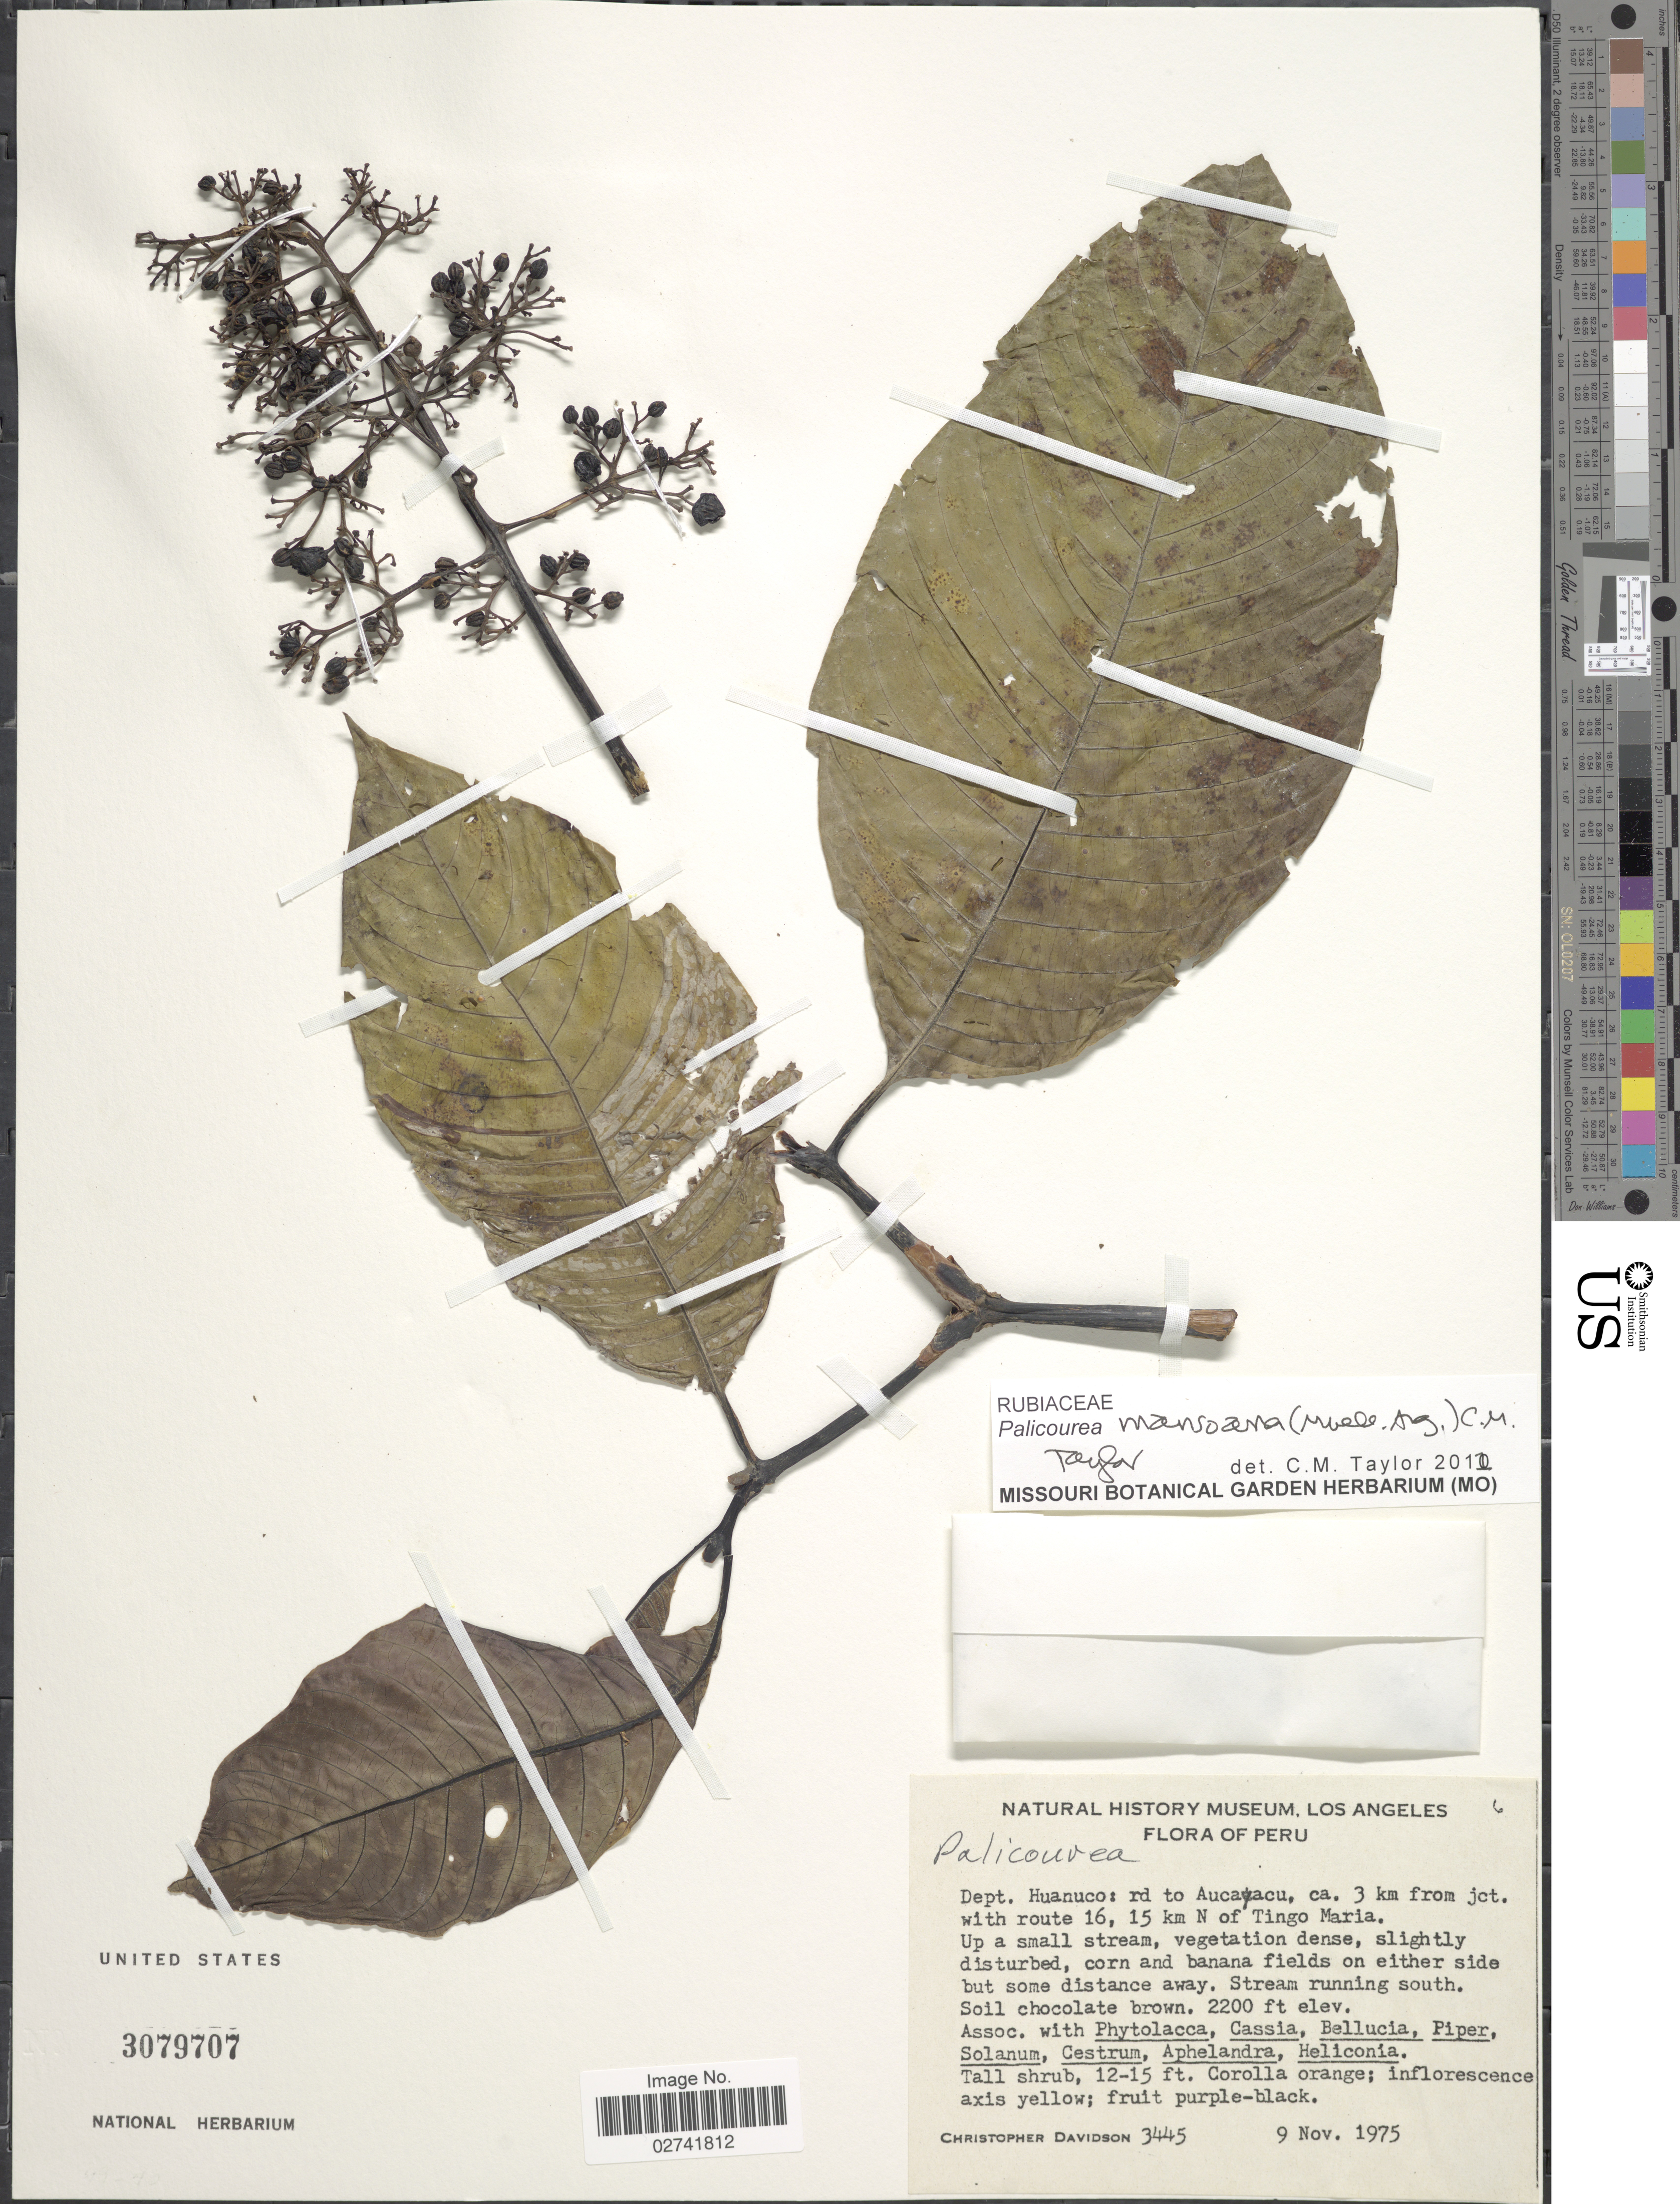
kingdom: Plantae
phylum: Tracheophyta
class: Magnoliopsida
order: Gentianales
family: Rubiaceae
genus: Palicourea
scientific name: Palicourea mansoana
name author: (Müll. Arg.) Standl.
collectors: C. Davidson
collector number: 3445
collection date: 1975-11-09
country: Peru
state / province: Huánuco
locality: Dept. Huanuco: rd to Aucayacu, ca. 3 km from jct. with route 16, 15 km N of Tingo Maria.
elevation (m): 671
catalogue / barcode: US 3079707